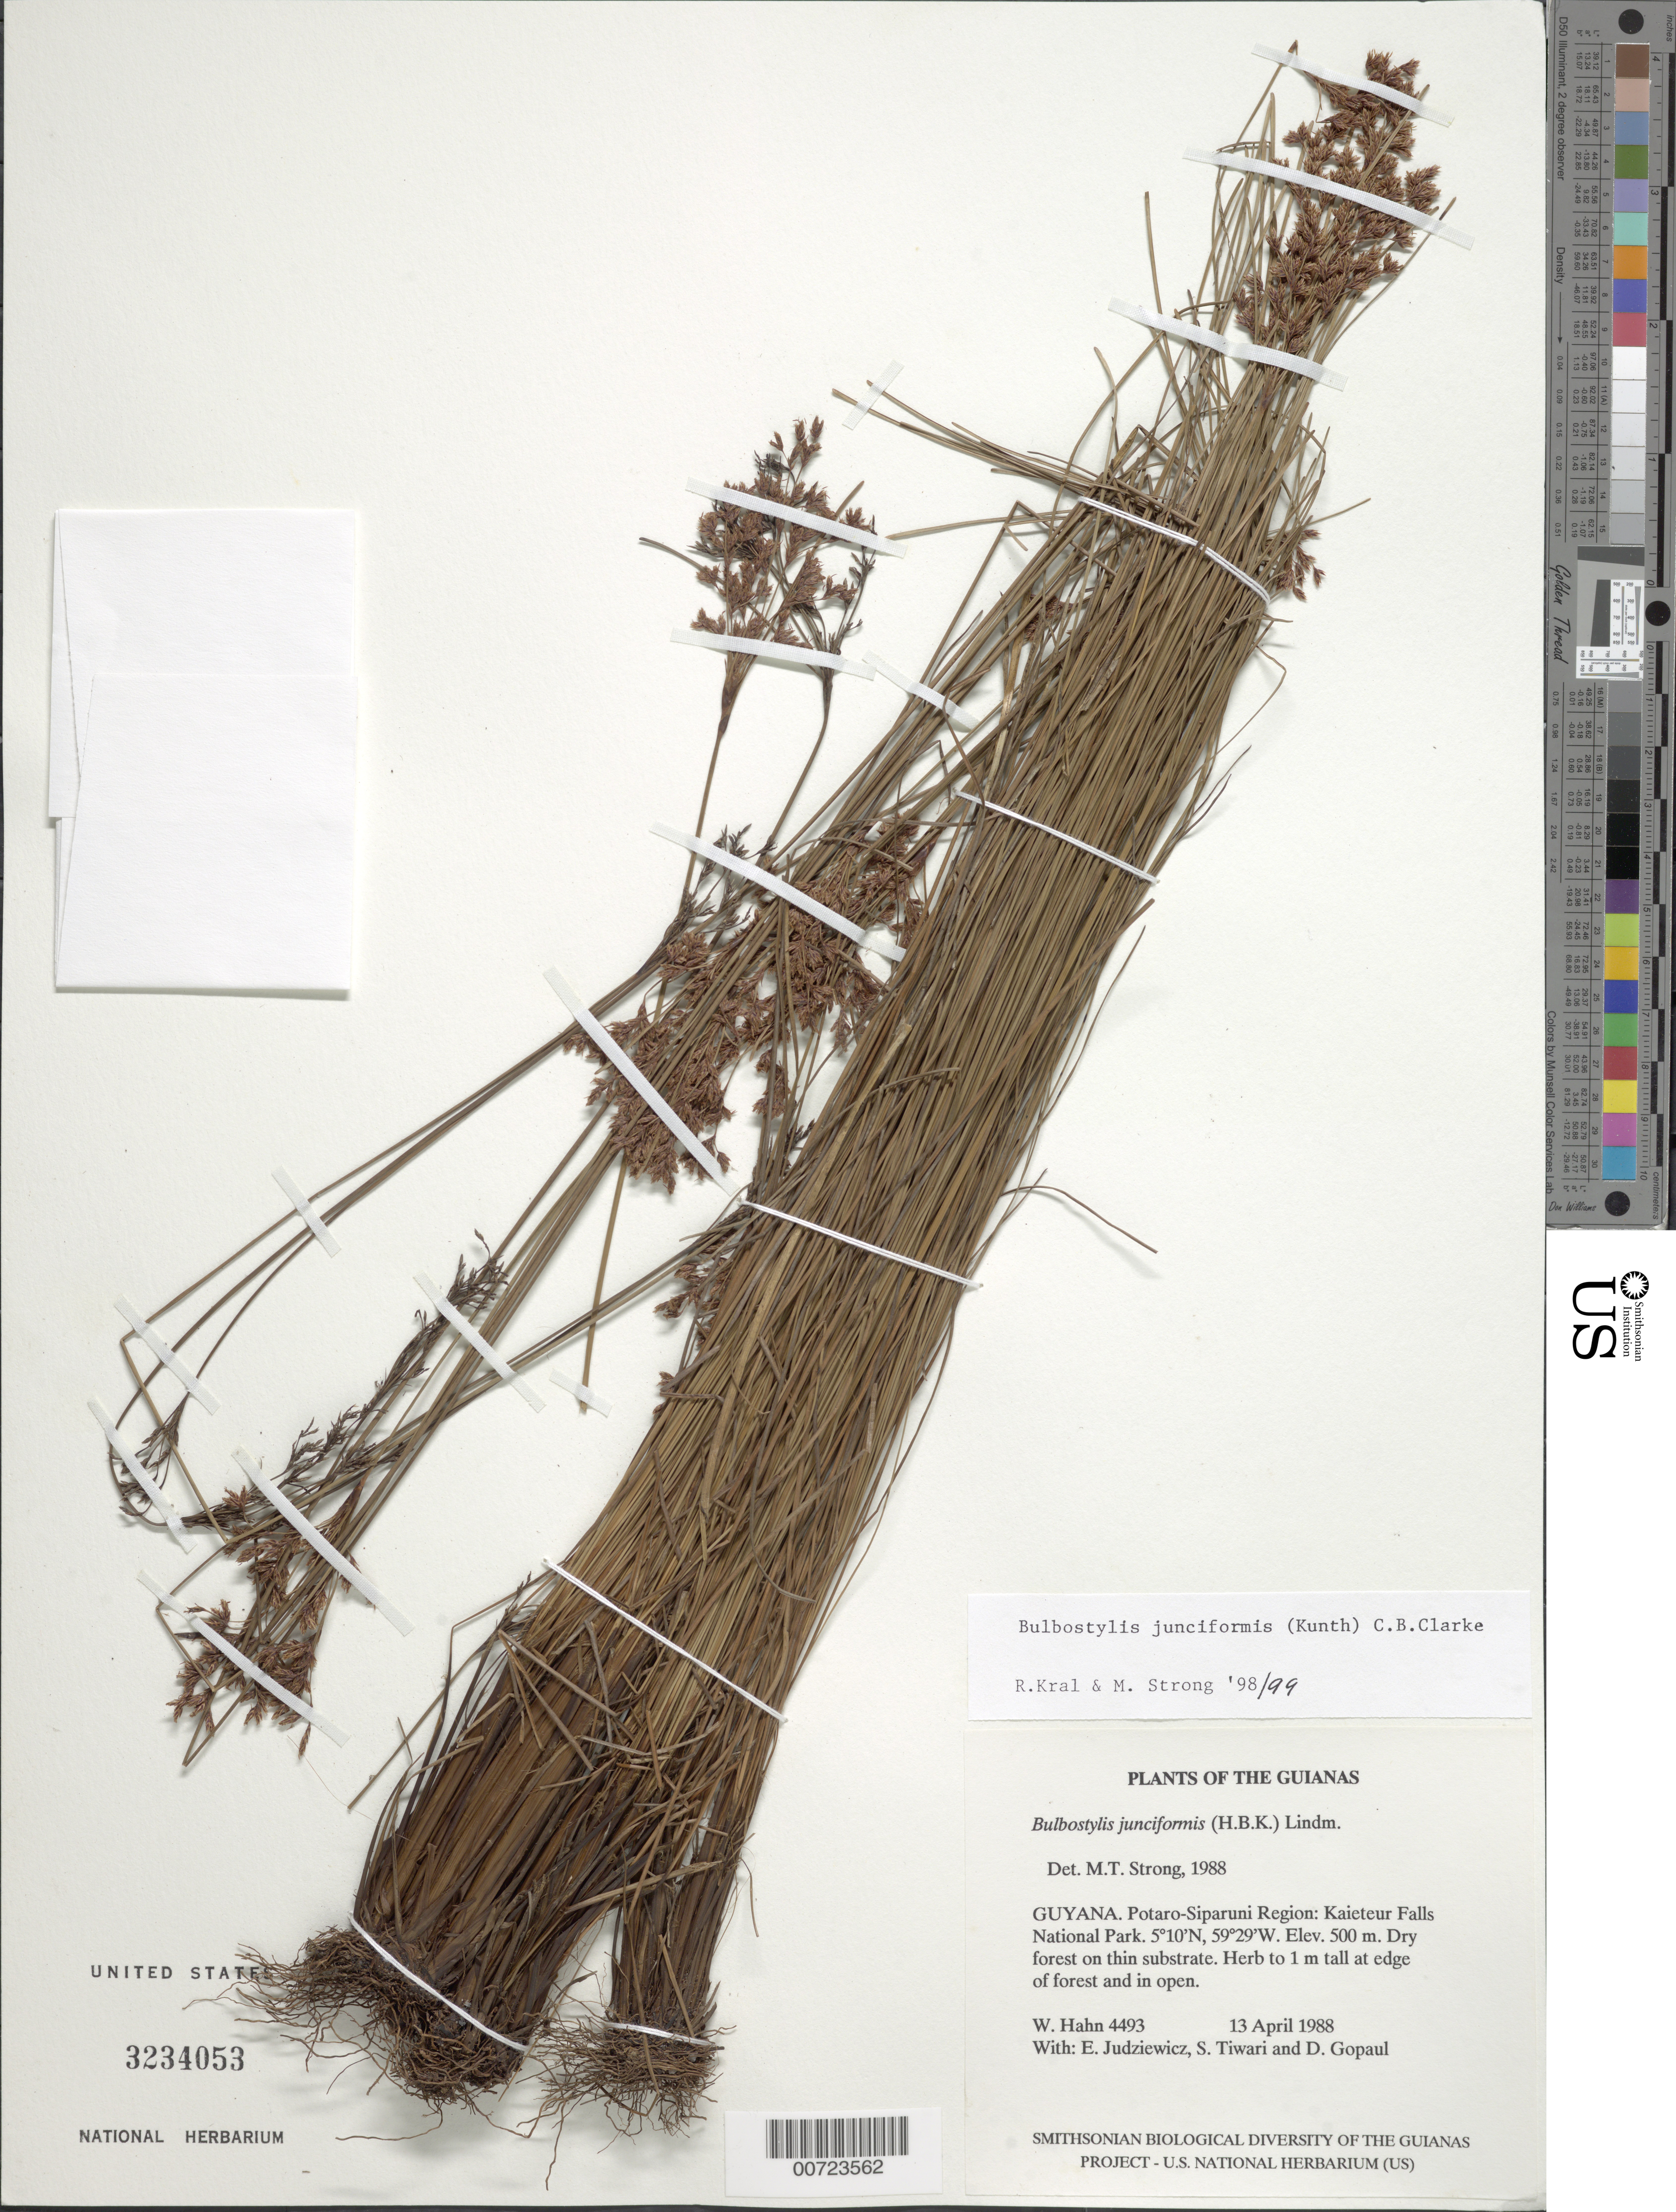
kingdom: Plantae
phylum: Tracheophyta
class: Liliopsida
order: Poales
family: Cyperaceae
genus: Bulbostylis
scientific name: Bulbostylis junciformis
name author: (Kunth) C.B. Clarke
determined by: Strong, M. T., (US), Smithsonian Institution - National Museum of Natural History (UNITED STATES)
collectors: W. Hahn, E. J. Judziewicz, S. Tiwari & D. Gopaul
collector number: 4493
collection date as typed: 13 April 1988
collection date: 1988-04-13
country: Guyana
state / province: Potaro-Siparuni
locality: Kaieteur Falls National Park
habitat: Dry forest on thin substrate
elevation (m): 500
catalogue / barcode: US 3234053